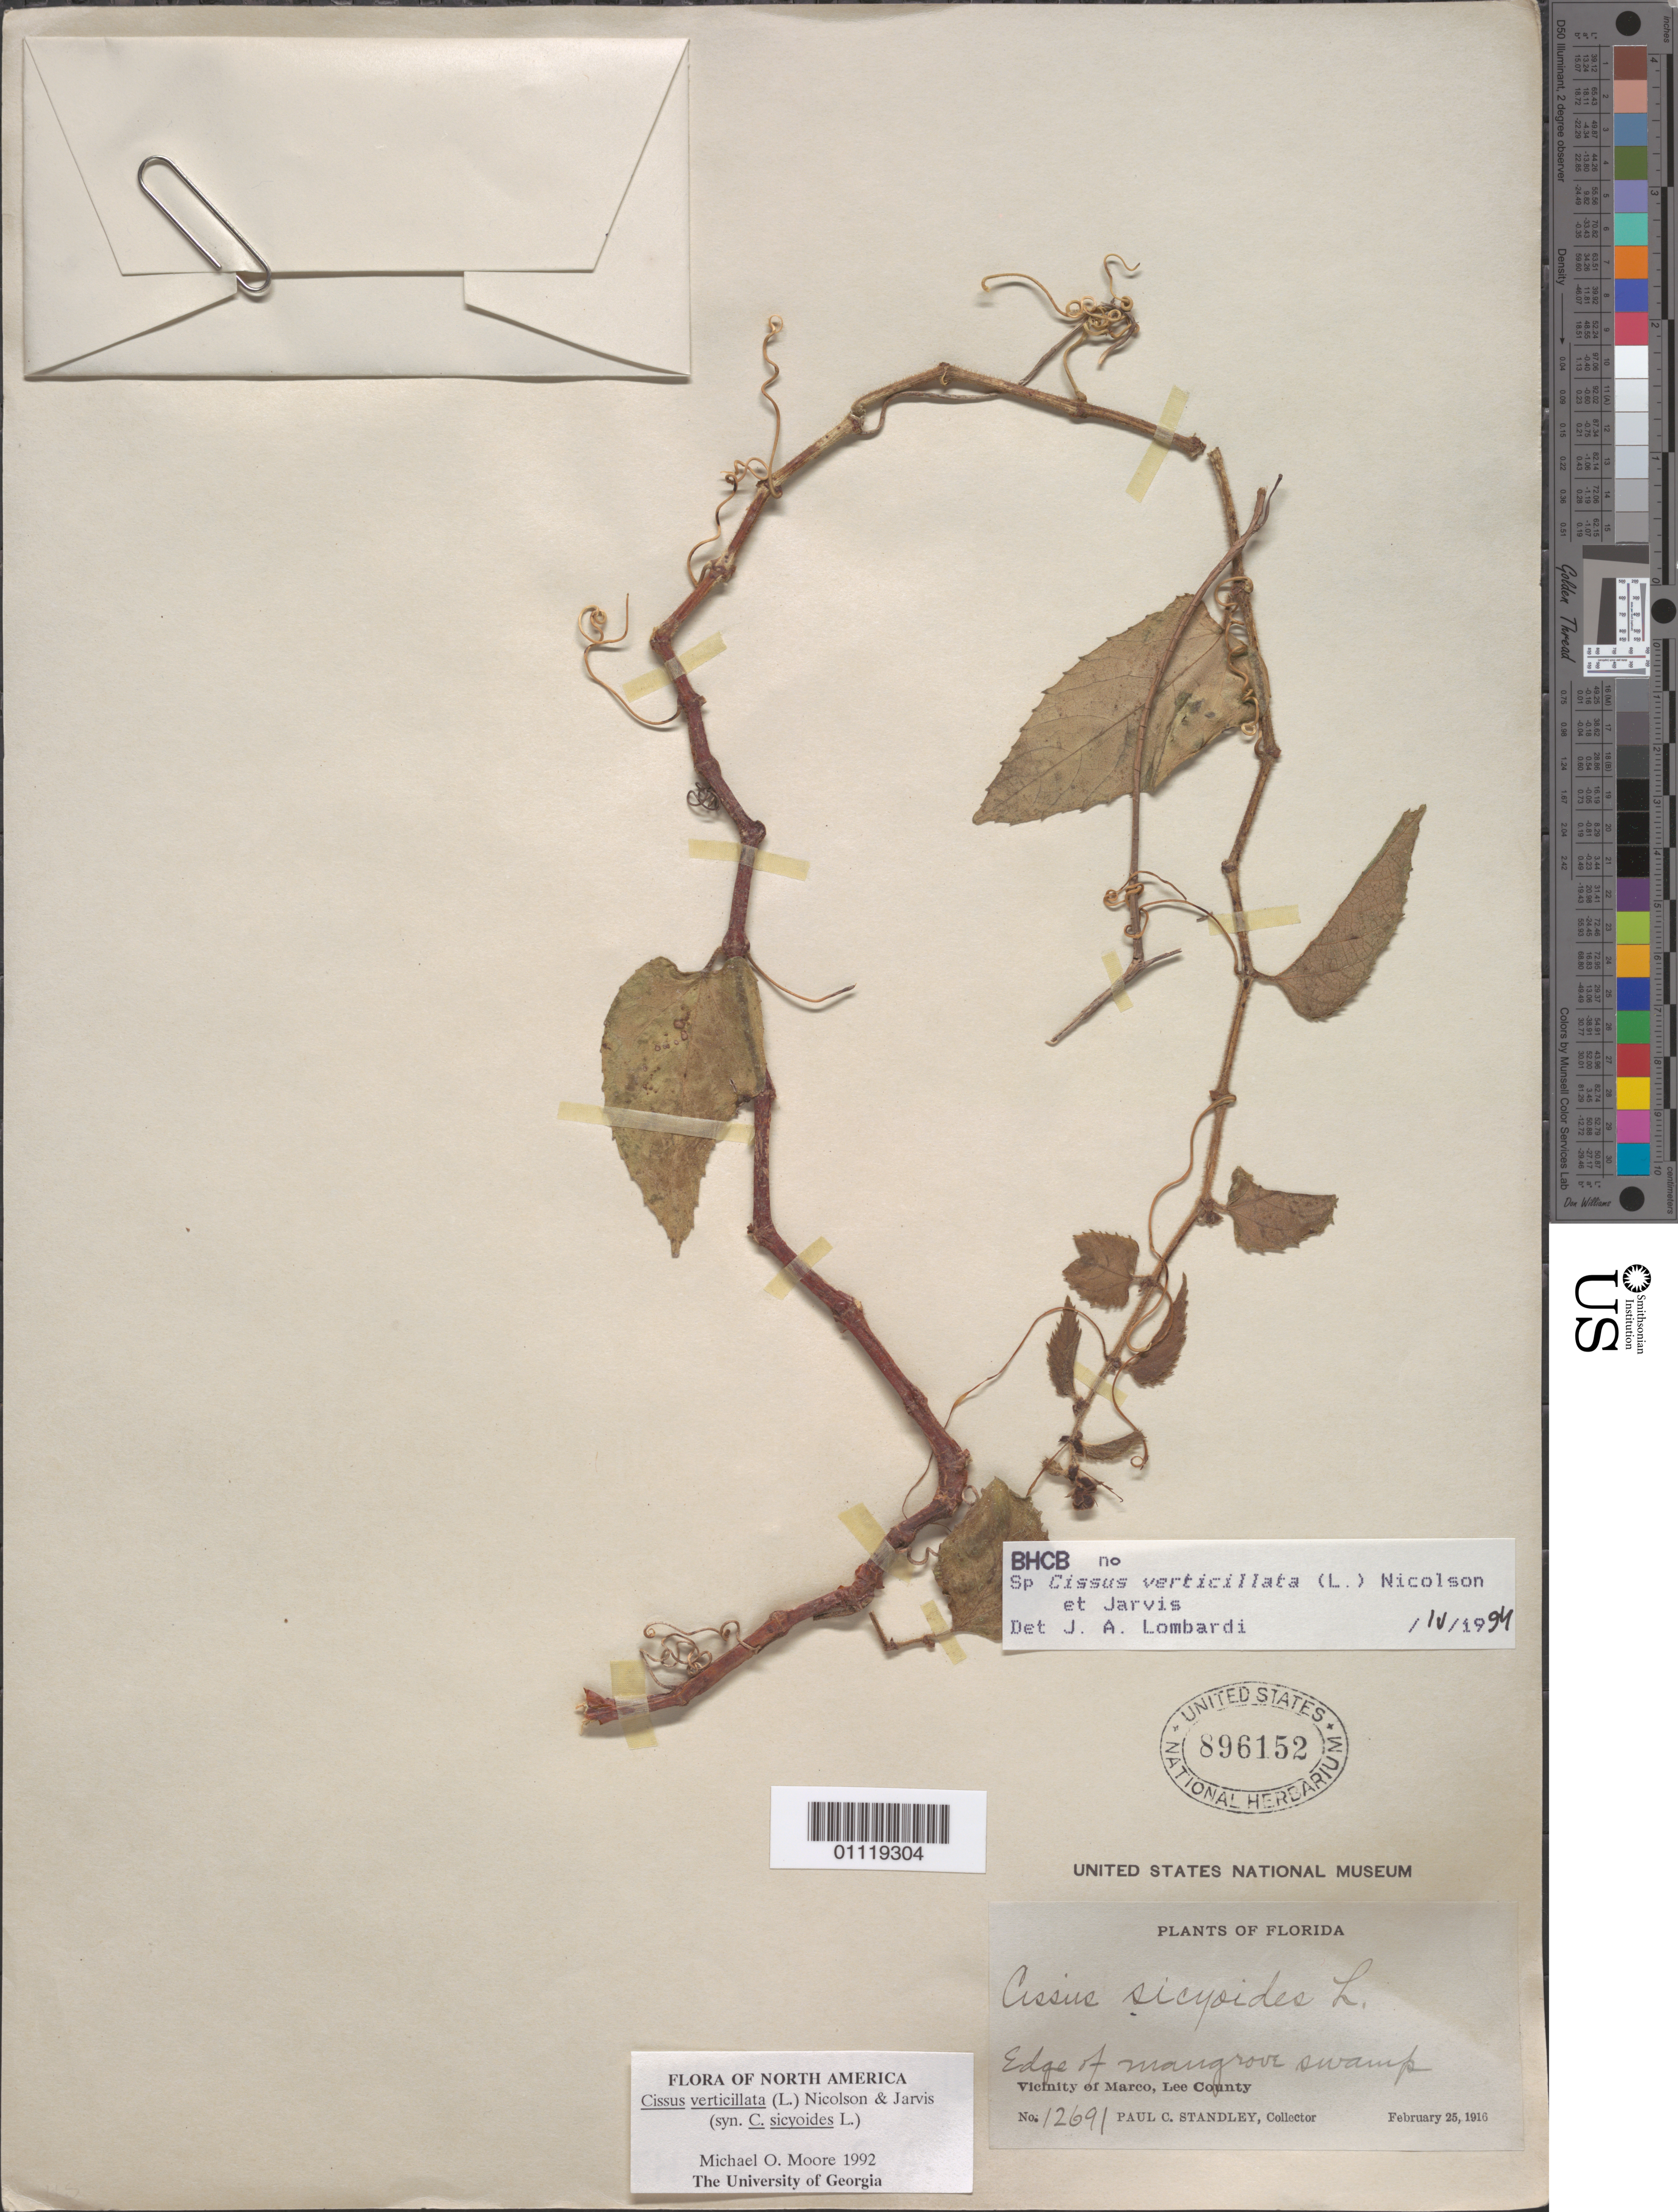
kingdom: Plantae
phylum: Tracheophyta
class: Magnoliopsida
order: Vitales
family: Vitaceae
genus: Cissus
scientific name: Cissus verticillata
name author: (L.) Nicolson & C.E. Jarvis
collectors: P. C. Standley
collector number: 12691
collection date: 1916-02-25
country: United States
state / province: Florida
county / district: Lee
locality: Vicinity of Marco.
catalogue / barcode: US 896152